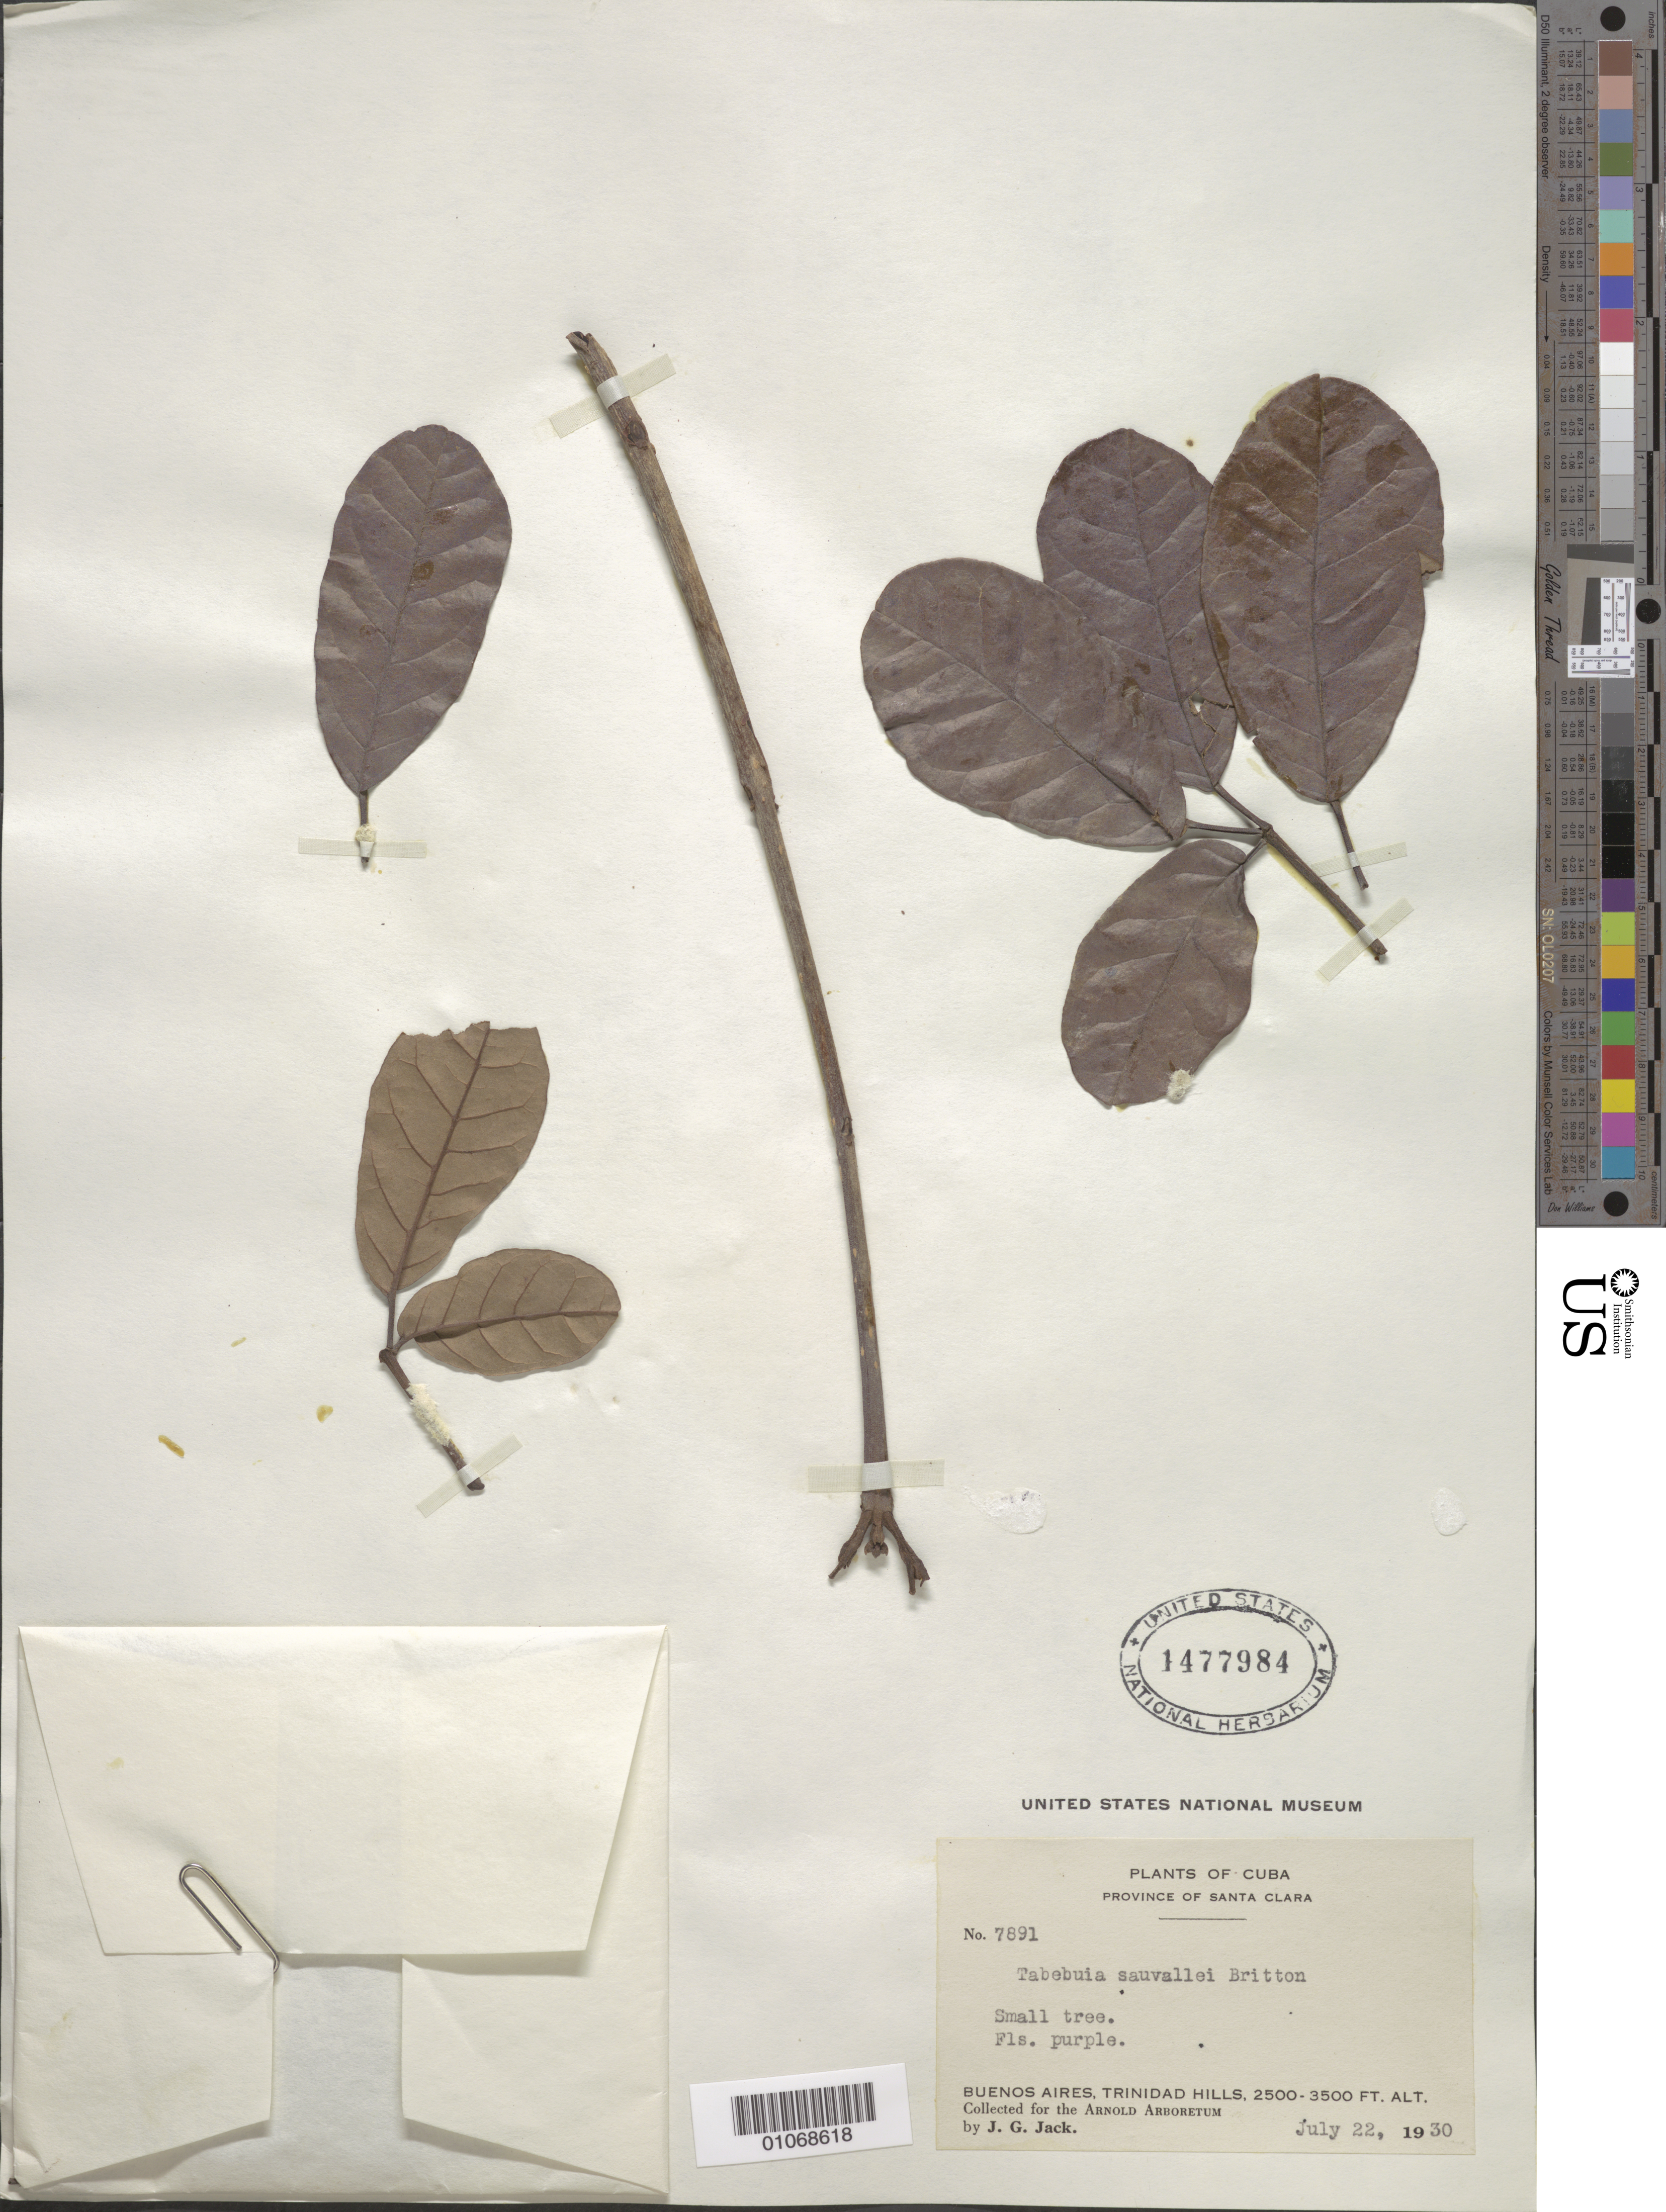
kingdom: Plantae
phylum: Tracheophyta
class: Magnoliopsida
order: Lamiales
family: Bignoniaceae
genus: Tabebuia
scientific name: Tabebuia sauvallei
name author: Britton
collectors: J. G. Jack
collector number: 7891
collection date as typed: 22 Jan 1930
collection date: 1930-01-22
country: Cuba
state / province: Villa Clara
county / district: Santa Clara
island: Cuba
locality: Buenos Aires, Trinidad Hills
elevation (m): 762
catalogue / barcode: US 1477984